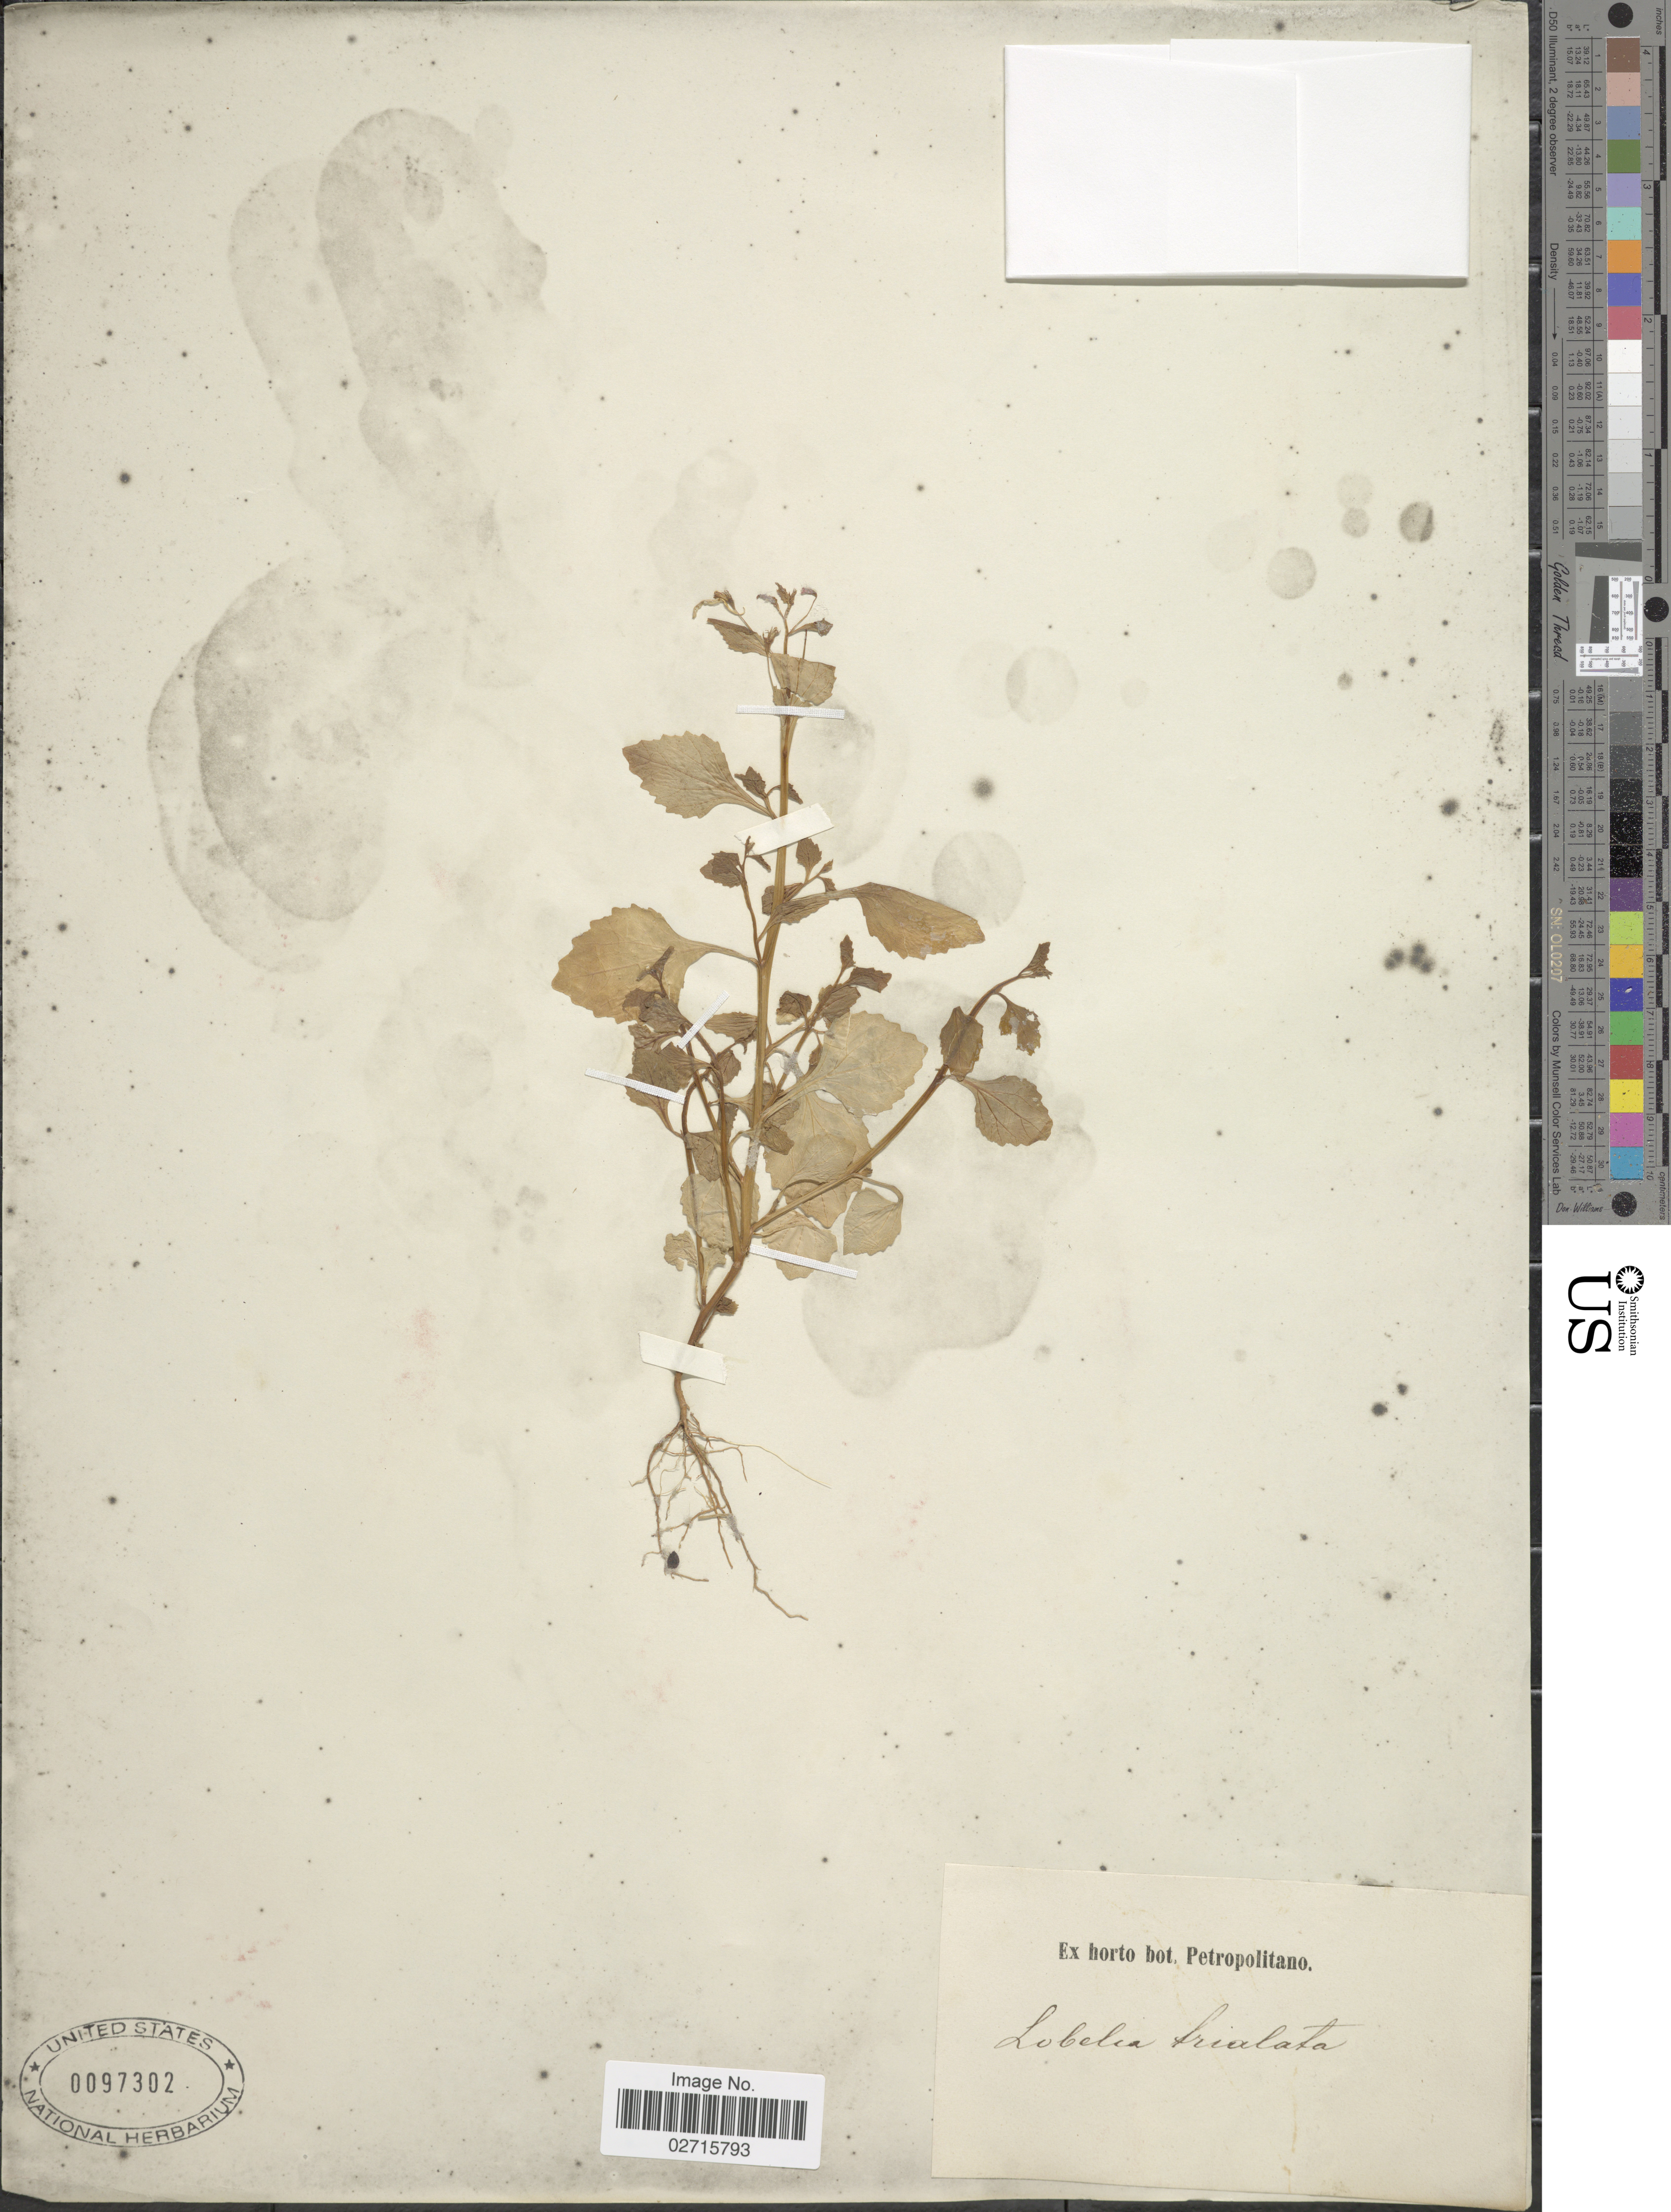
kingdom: Plantae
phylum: Tracheophyta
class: Magnoliopsida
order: Asterales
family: Campanulaceae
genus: Lobelia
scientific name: Lobelia trialata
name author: Buch.-Ham. ex D. Don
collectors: ex Horto Bot. Petropolitano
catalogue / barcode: US 97302